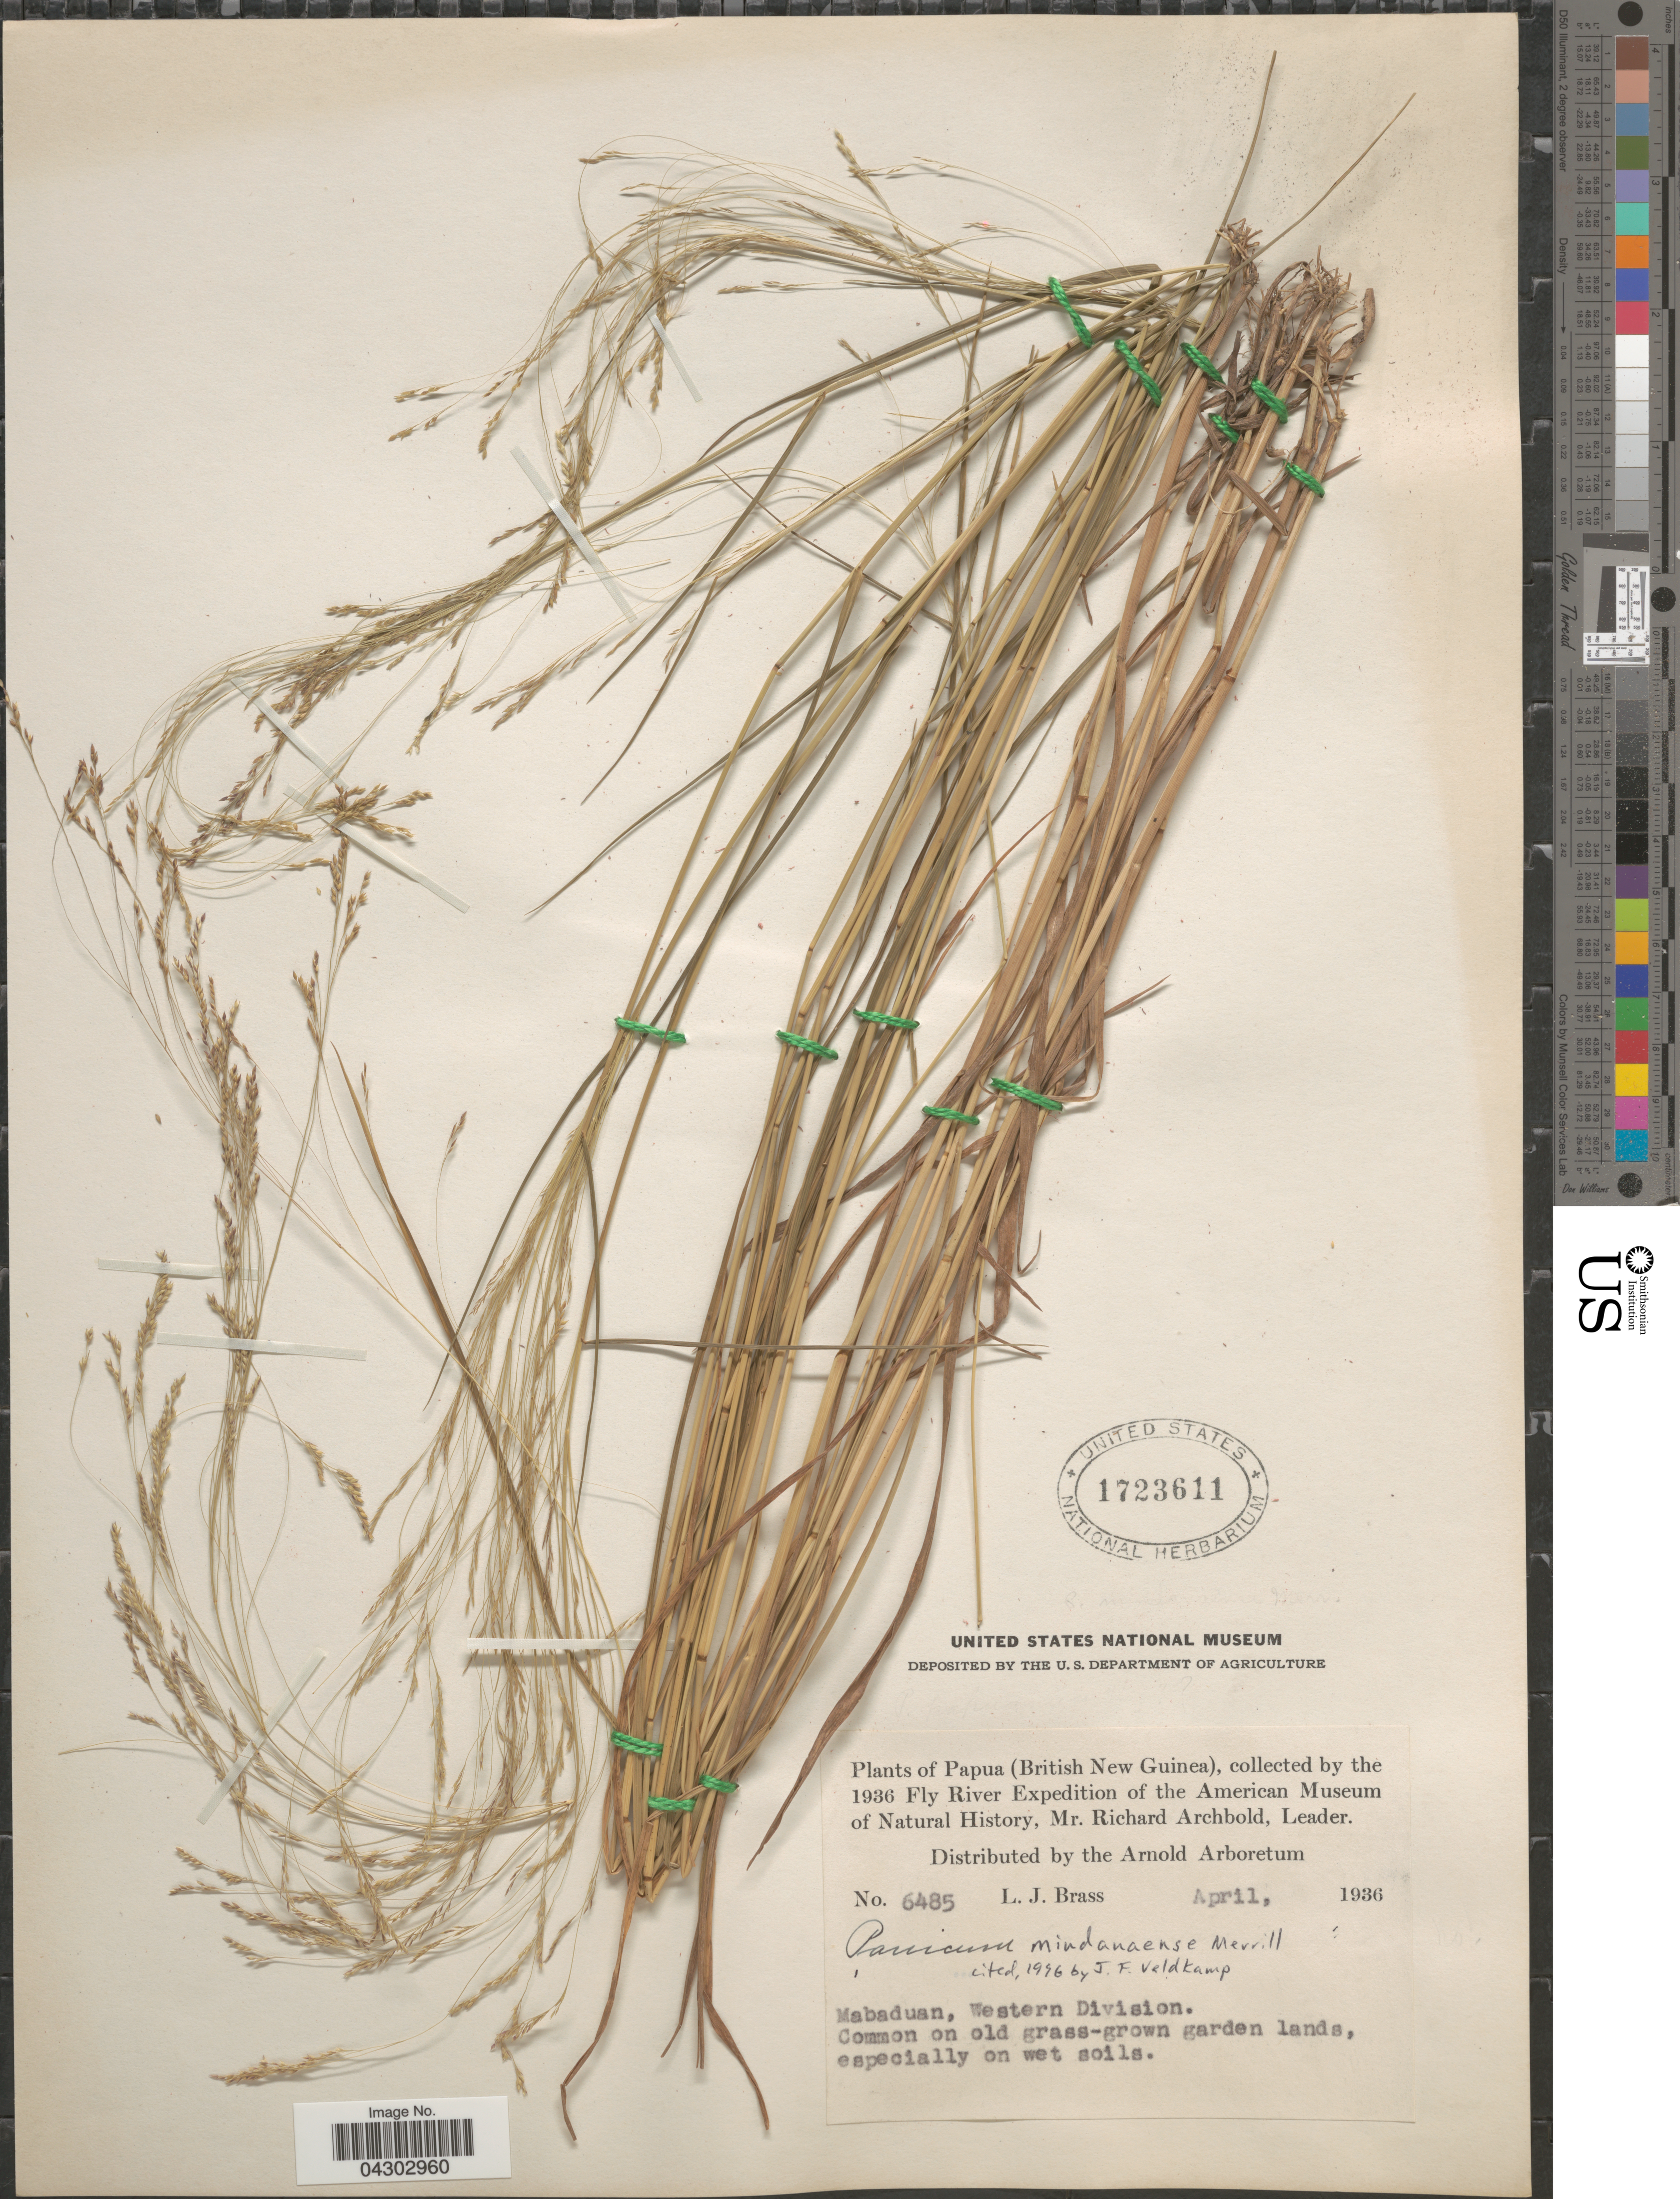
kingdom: Plantae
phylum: Tracheophyta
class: Liliopsida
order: Poales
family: Poaceae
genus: Panicum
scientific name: Panicum mindanaense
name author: Merr.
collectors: L. J. Brass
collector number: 6485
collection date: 1936-04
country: Papua New Guinea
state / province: Manus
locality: Papua (British New Guinea). The 1936 Fly River Expedition of the American Museum of Natural History. Mabaduan, Western Division.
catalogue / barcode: US 1723611